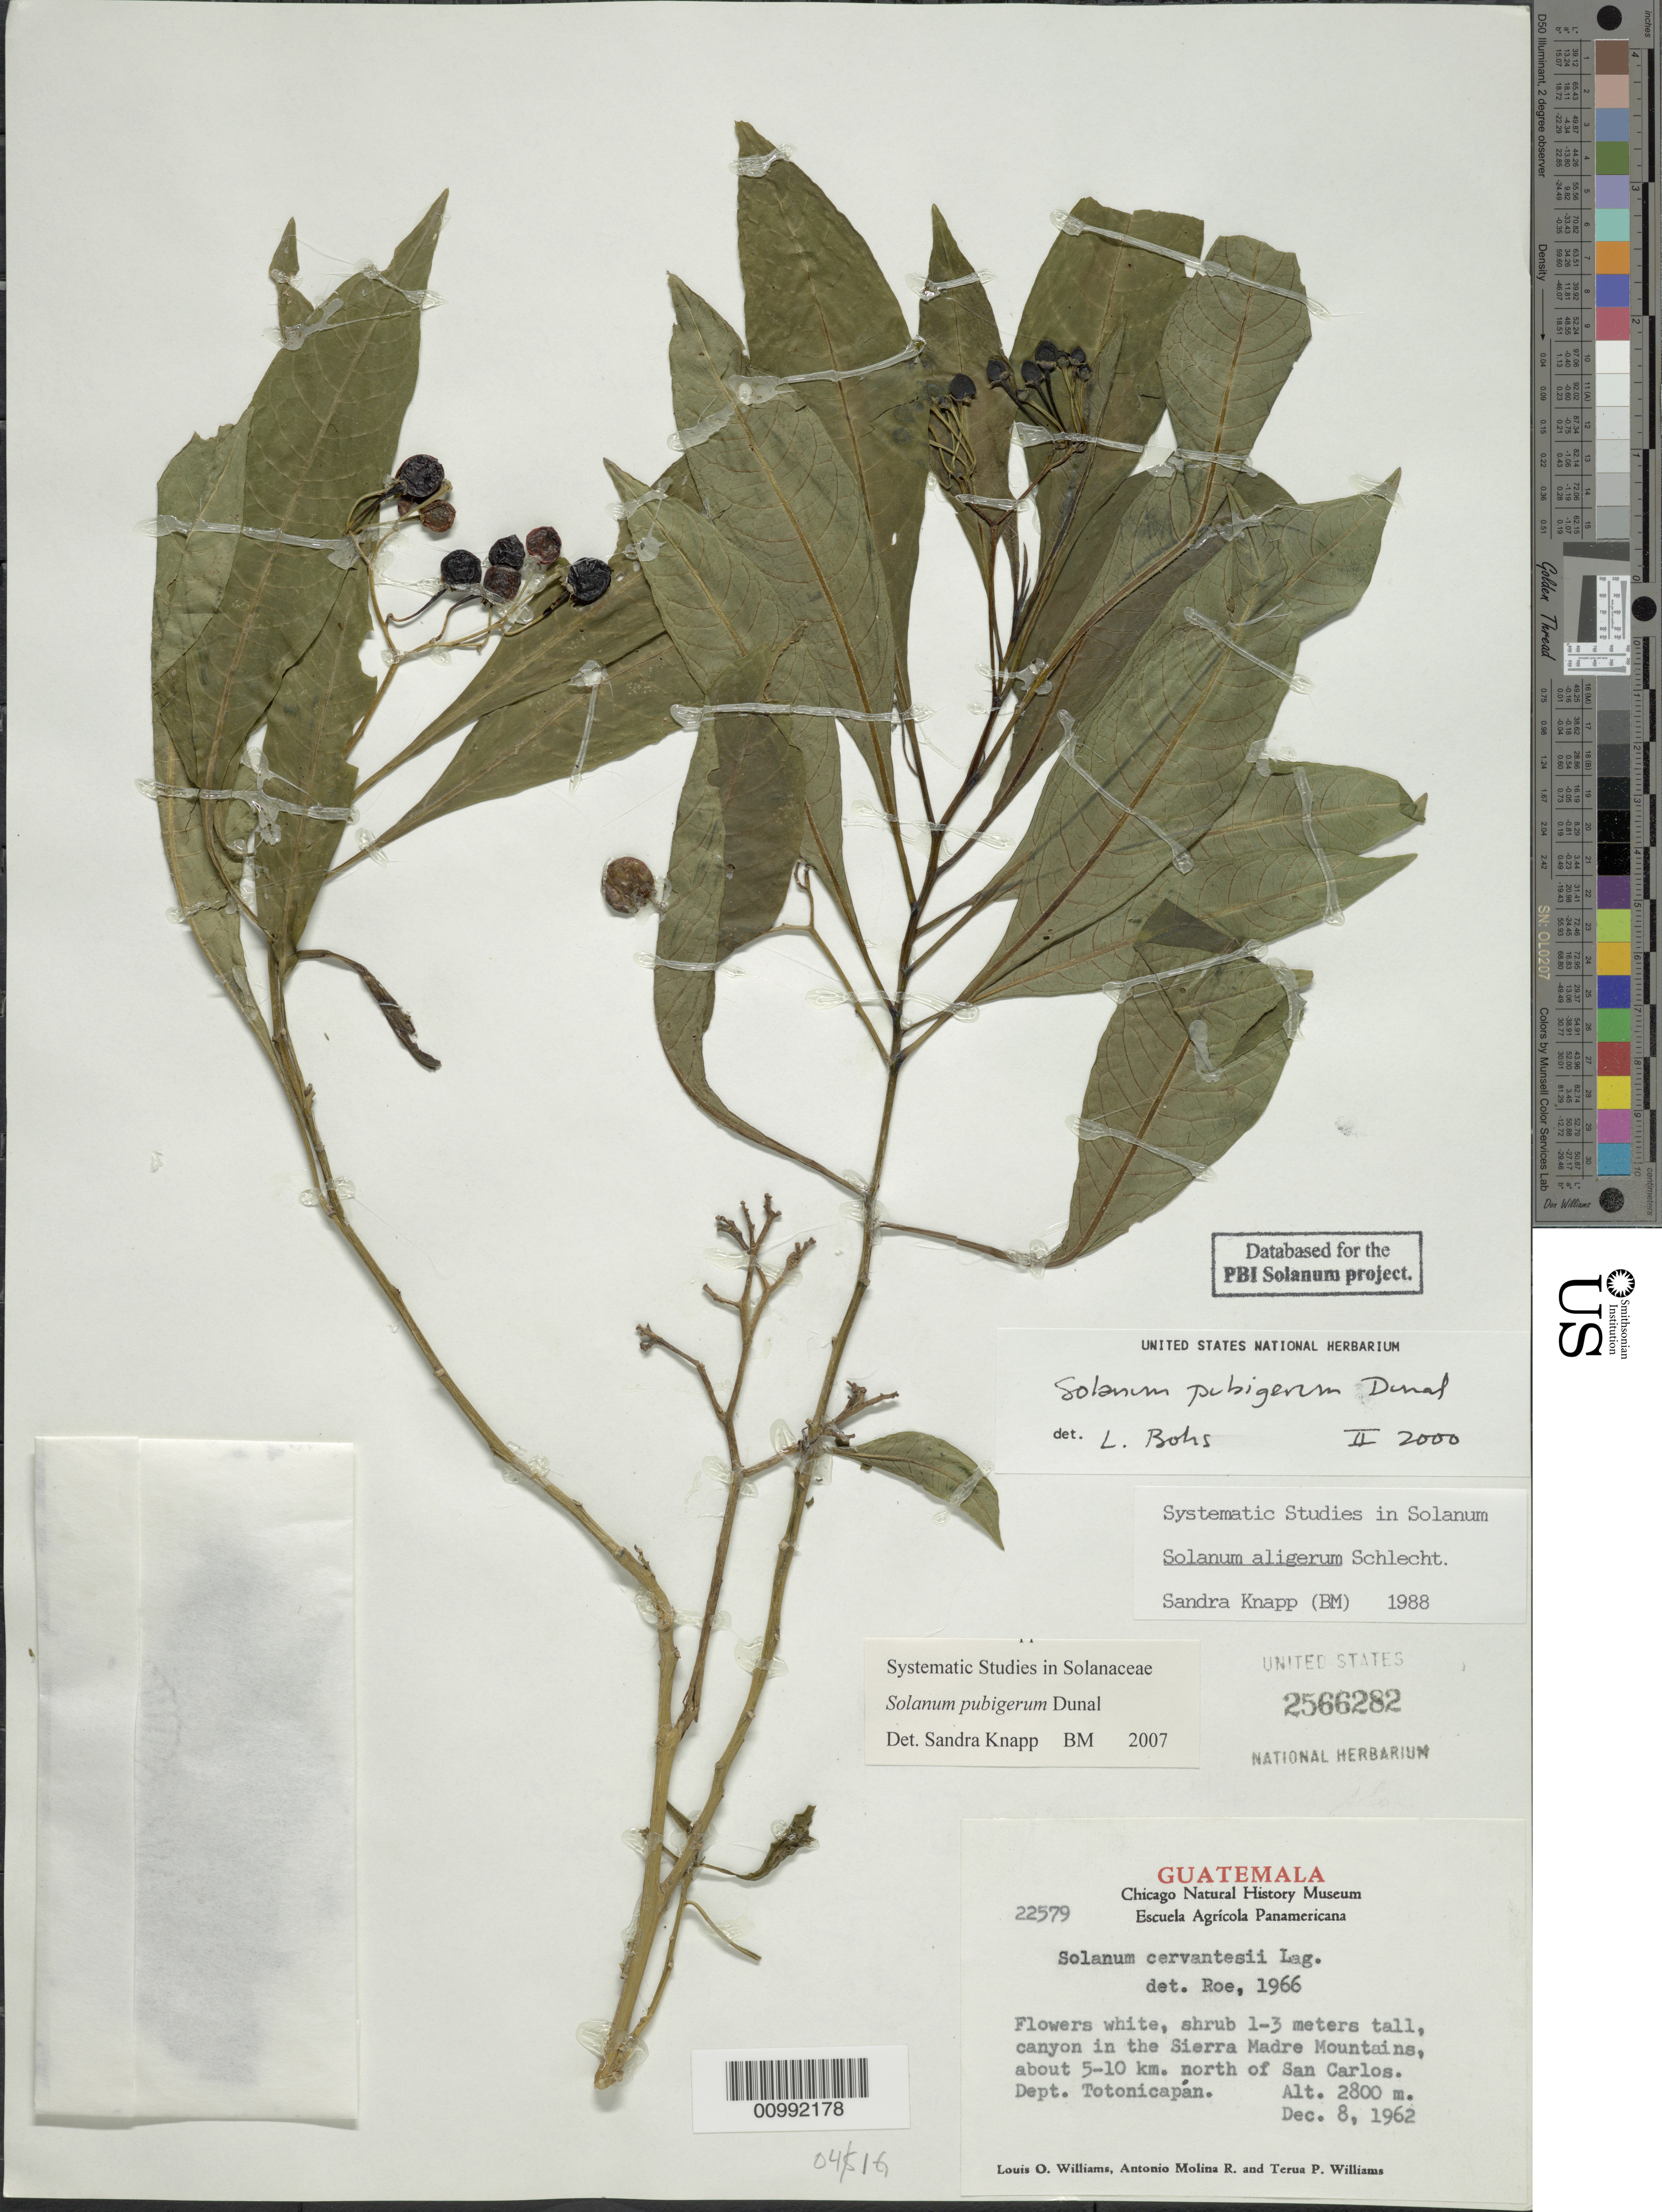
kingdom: Plantae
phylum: Tracheophyta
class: Magnoliopsida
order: Solanales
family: Solanaceae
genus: Solanum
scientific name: Solanum pubigerum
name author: Dunal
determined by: Knapp, S. D.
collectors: L. O. Williams, A. Molina R. & T. P. Williams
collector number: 22579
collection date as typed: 8 Dec 1962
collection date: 1962-12-08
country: Guatemala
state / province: Totonicapán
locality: Canyon in the Sierra Madre Mountains, about 5-10 km north of San Carlos.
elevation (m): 2800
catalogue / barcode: US 2566282